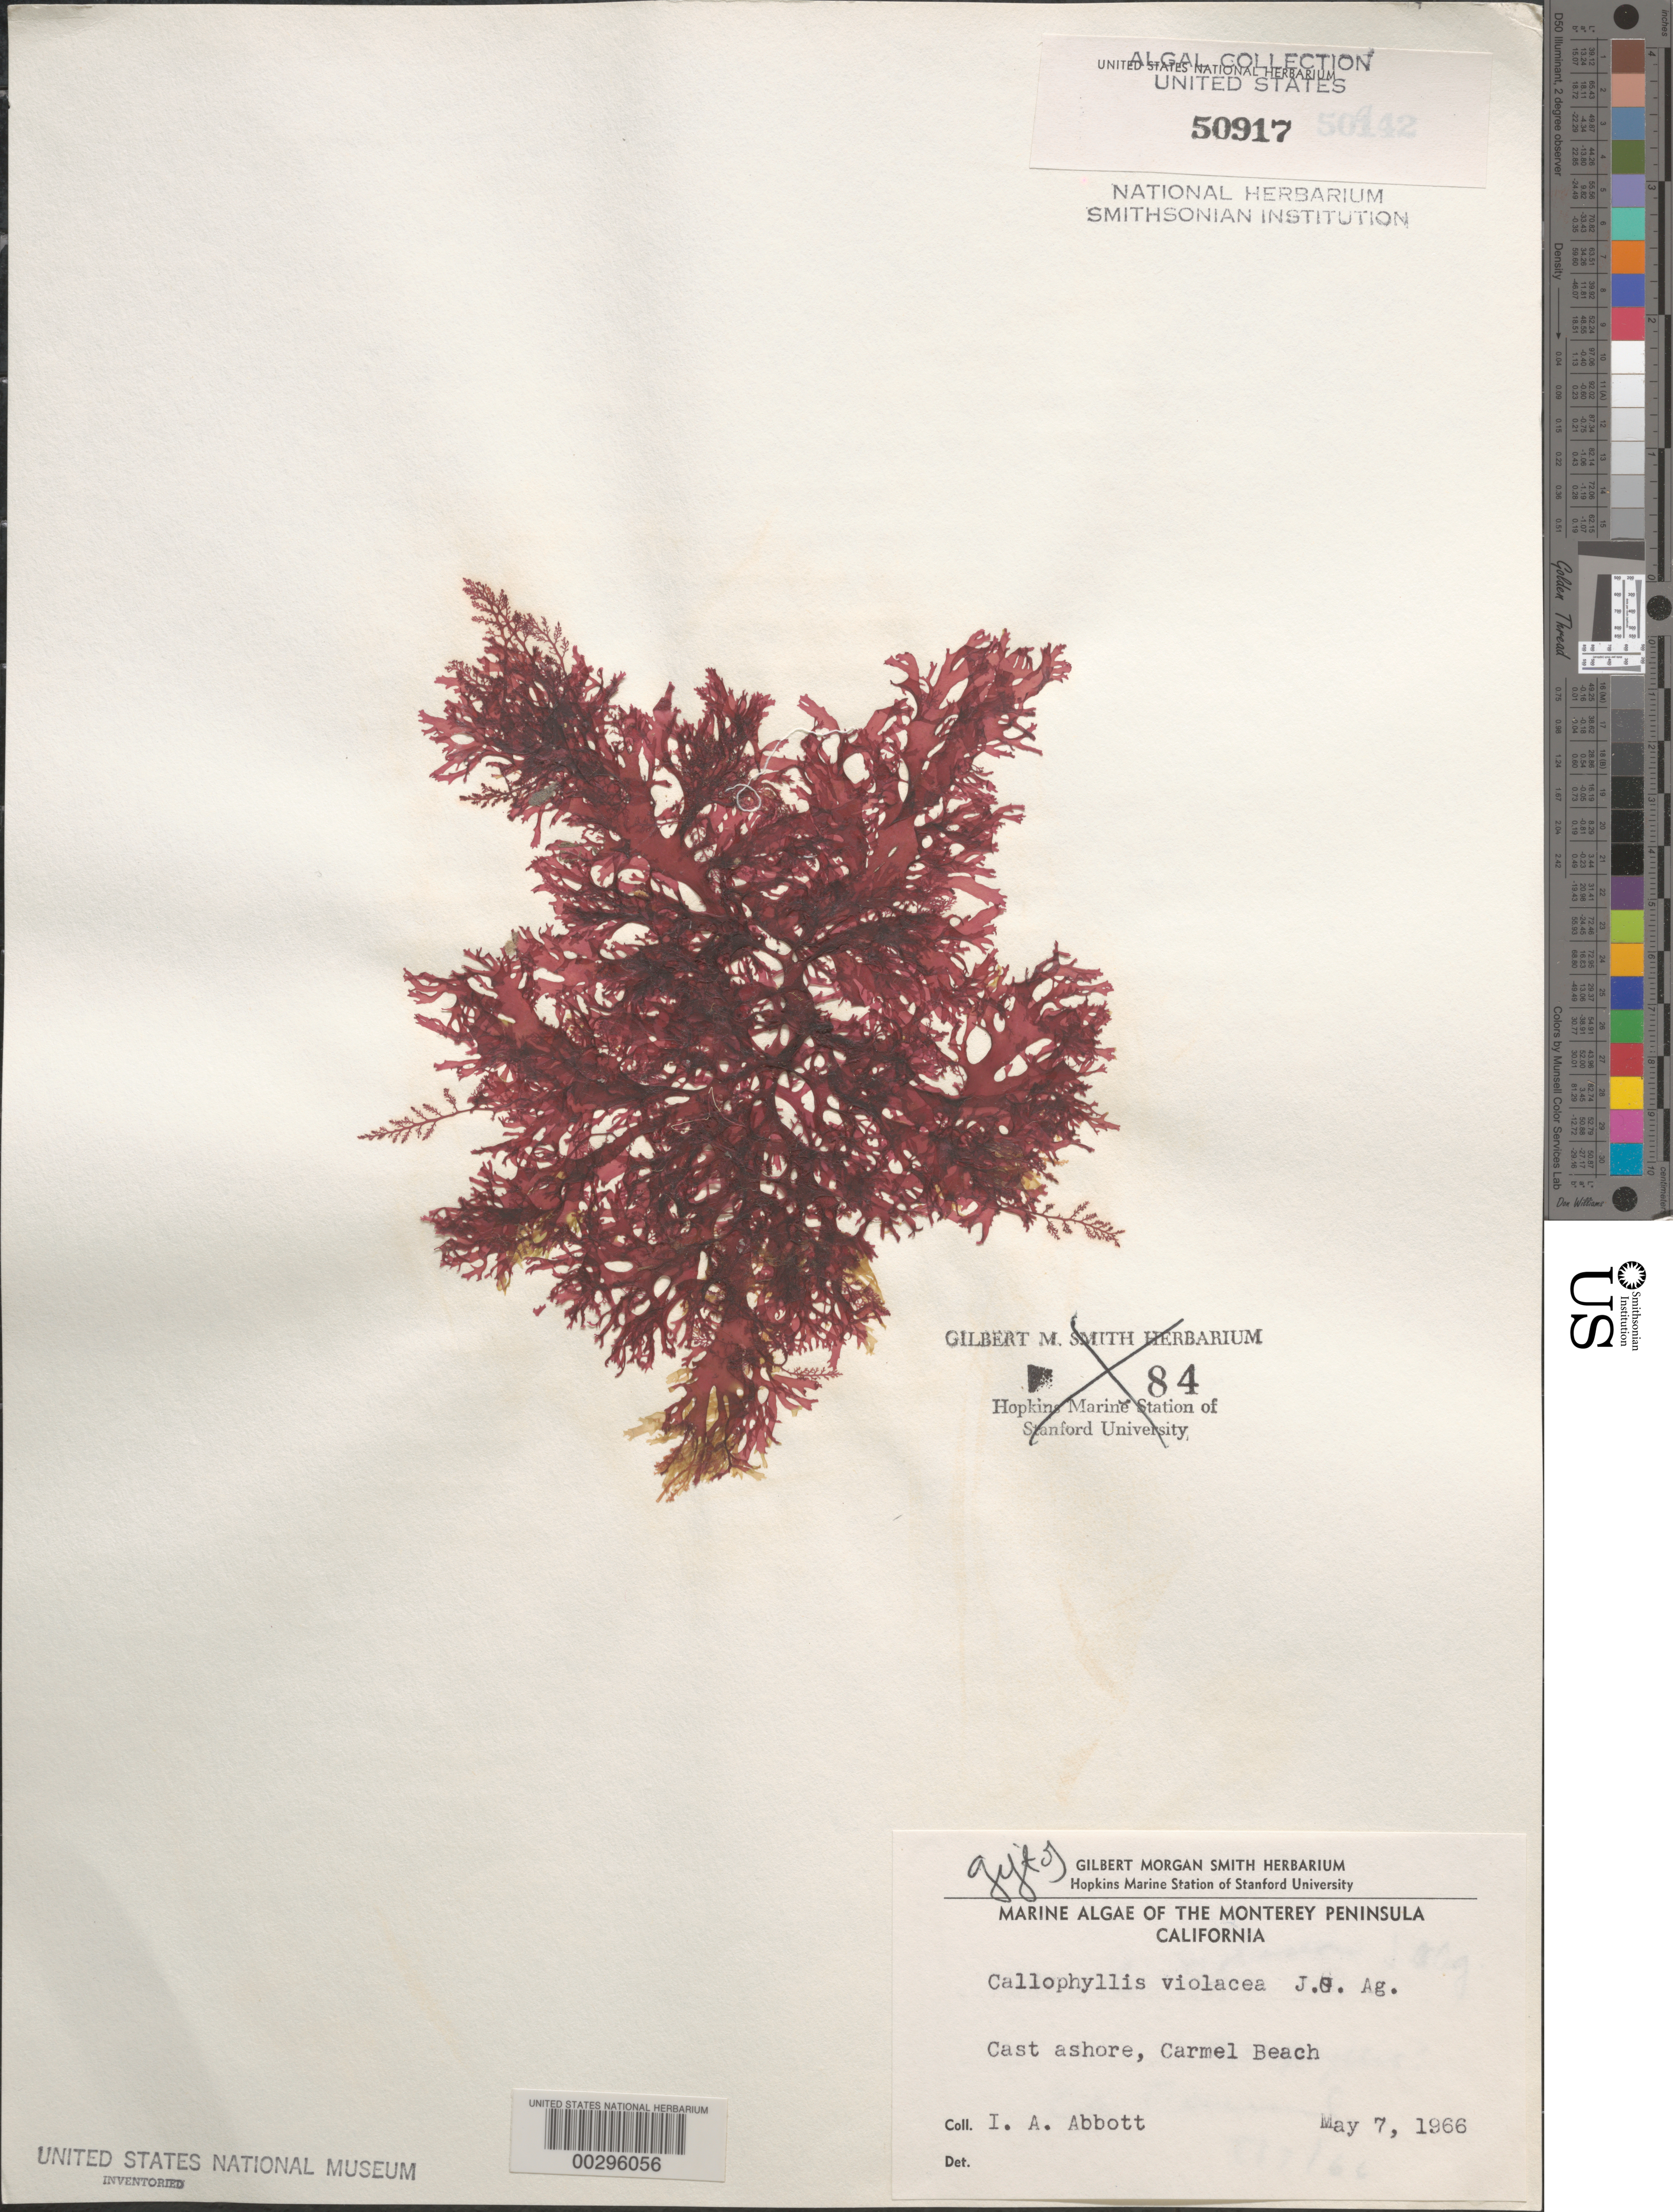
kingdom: Plantae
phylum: Rhodophyta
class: Florideophyceae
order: Gigartinales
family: Kallymeniaceae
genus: Callophyllis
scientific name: Callophyllis violacea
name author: J. Agardh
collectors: I. A. Abbott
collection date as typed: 07 May 1966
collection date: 1966-05-07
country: United States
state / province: California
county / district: Monterey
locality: Carmel Beach, Monterey Peninsula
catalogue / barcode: US 50917